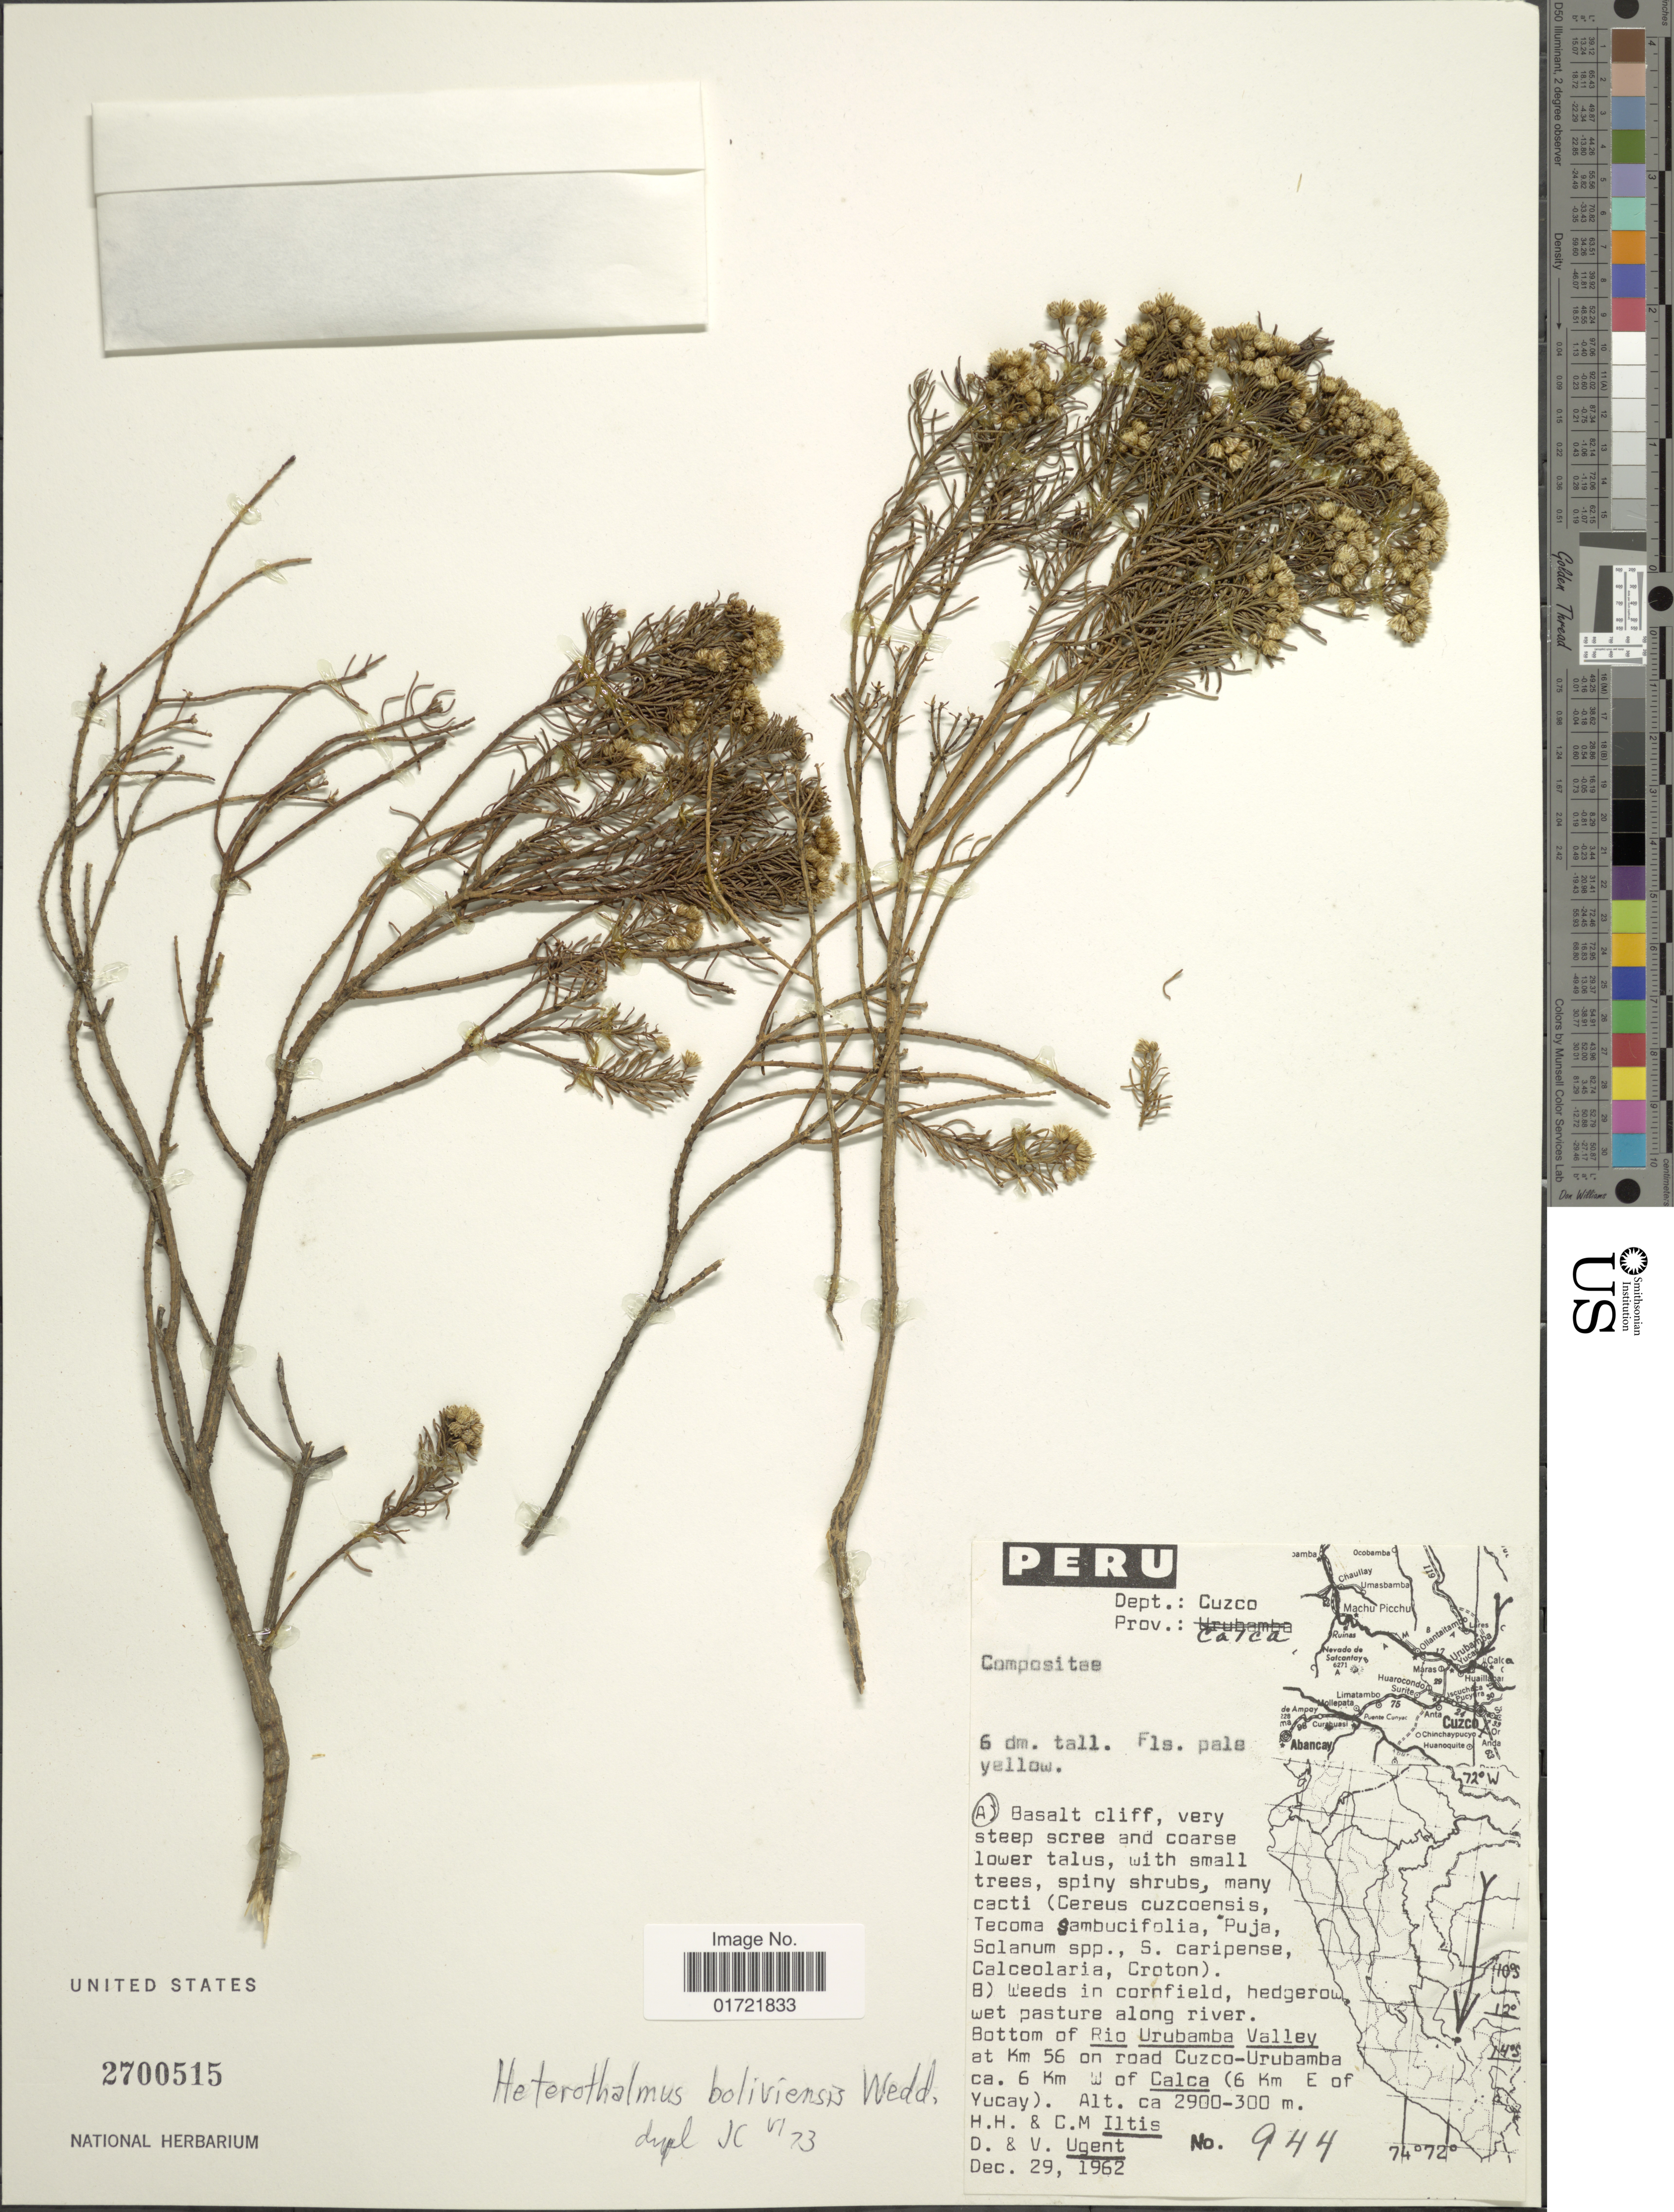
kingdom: Plantae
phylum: Tracheophyta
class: Magnoliopsida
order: Asterales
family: Asteraceae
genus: Baccharis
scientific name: Baccharis bolivensis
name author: (Wedd.) Cabrera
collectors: H. H. Iltis, C. M Iltis, D. Ugent & V. Ugent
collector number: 944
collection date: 1962-12-29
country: Peru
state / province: Cusco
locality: Prov. Calca. Dept.: Cuzco. Bottom of Rio Urubamba Valley at km 56 on road Cuzco-Urubamba ca. 6km W of calca (6 km E of Yucay) [unsure placement]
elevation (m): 2900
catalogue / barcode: US 2700515